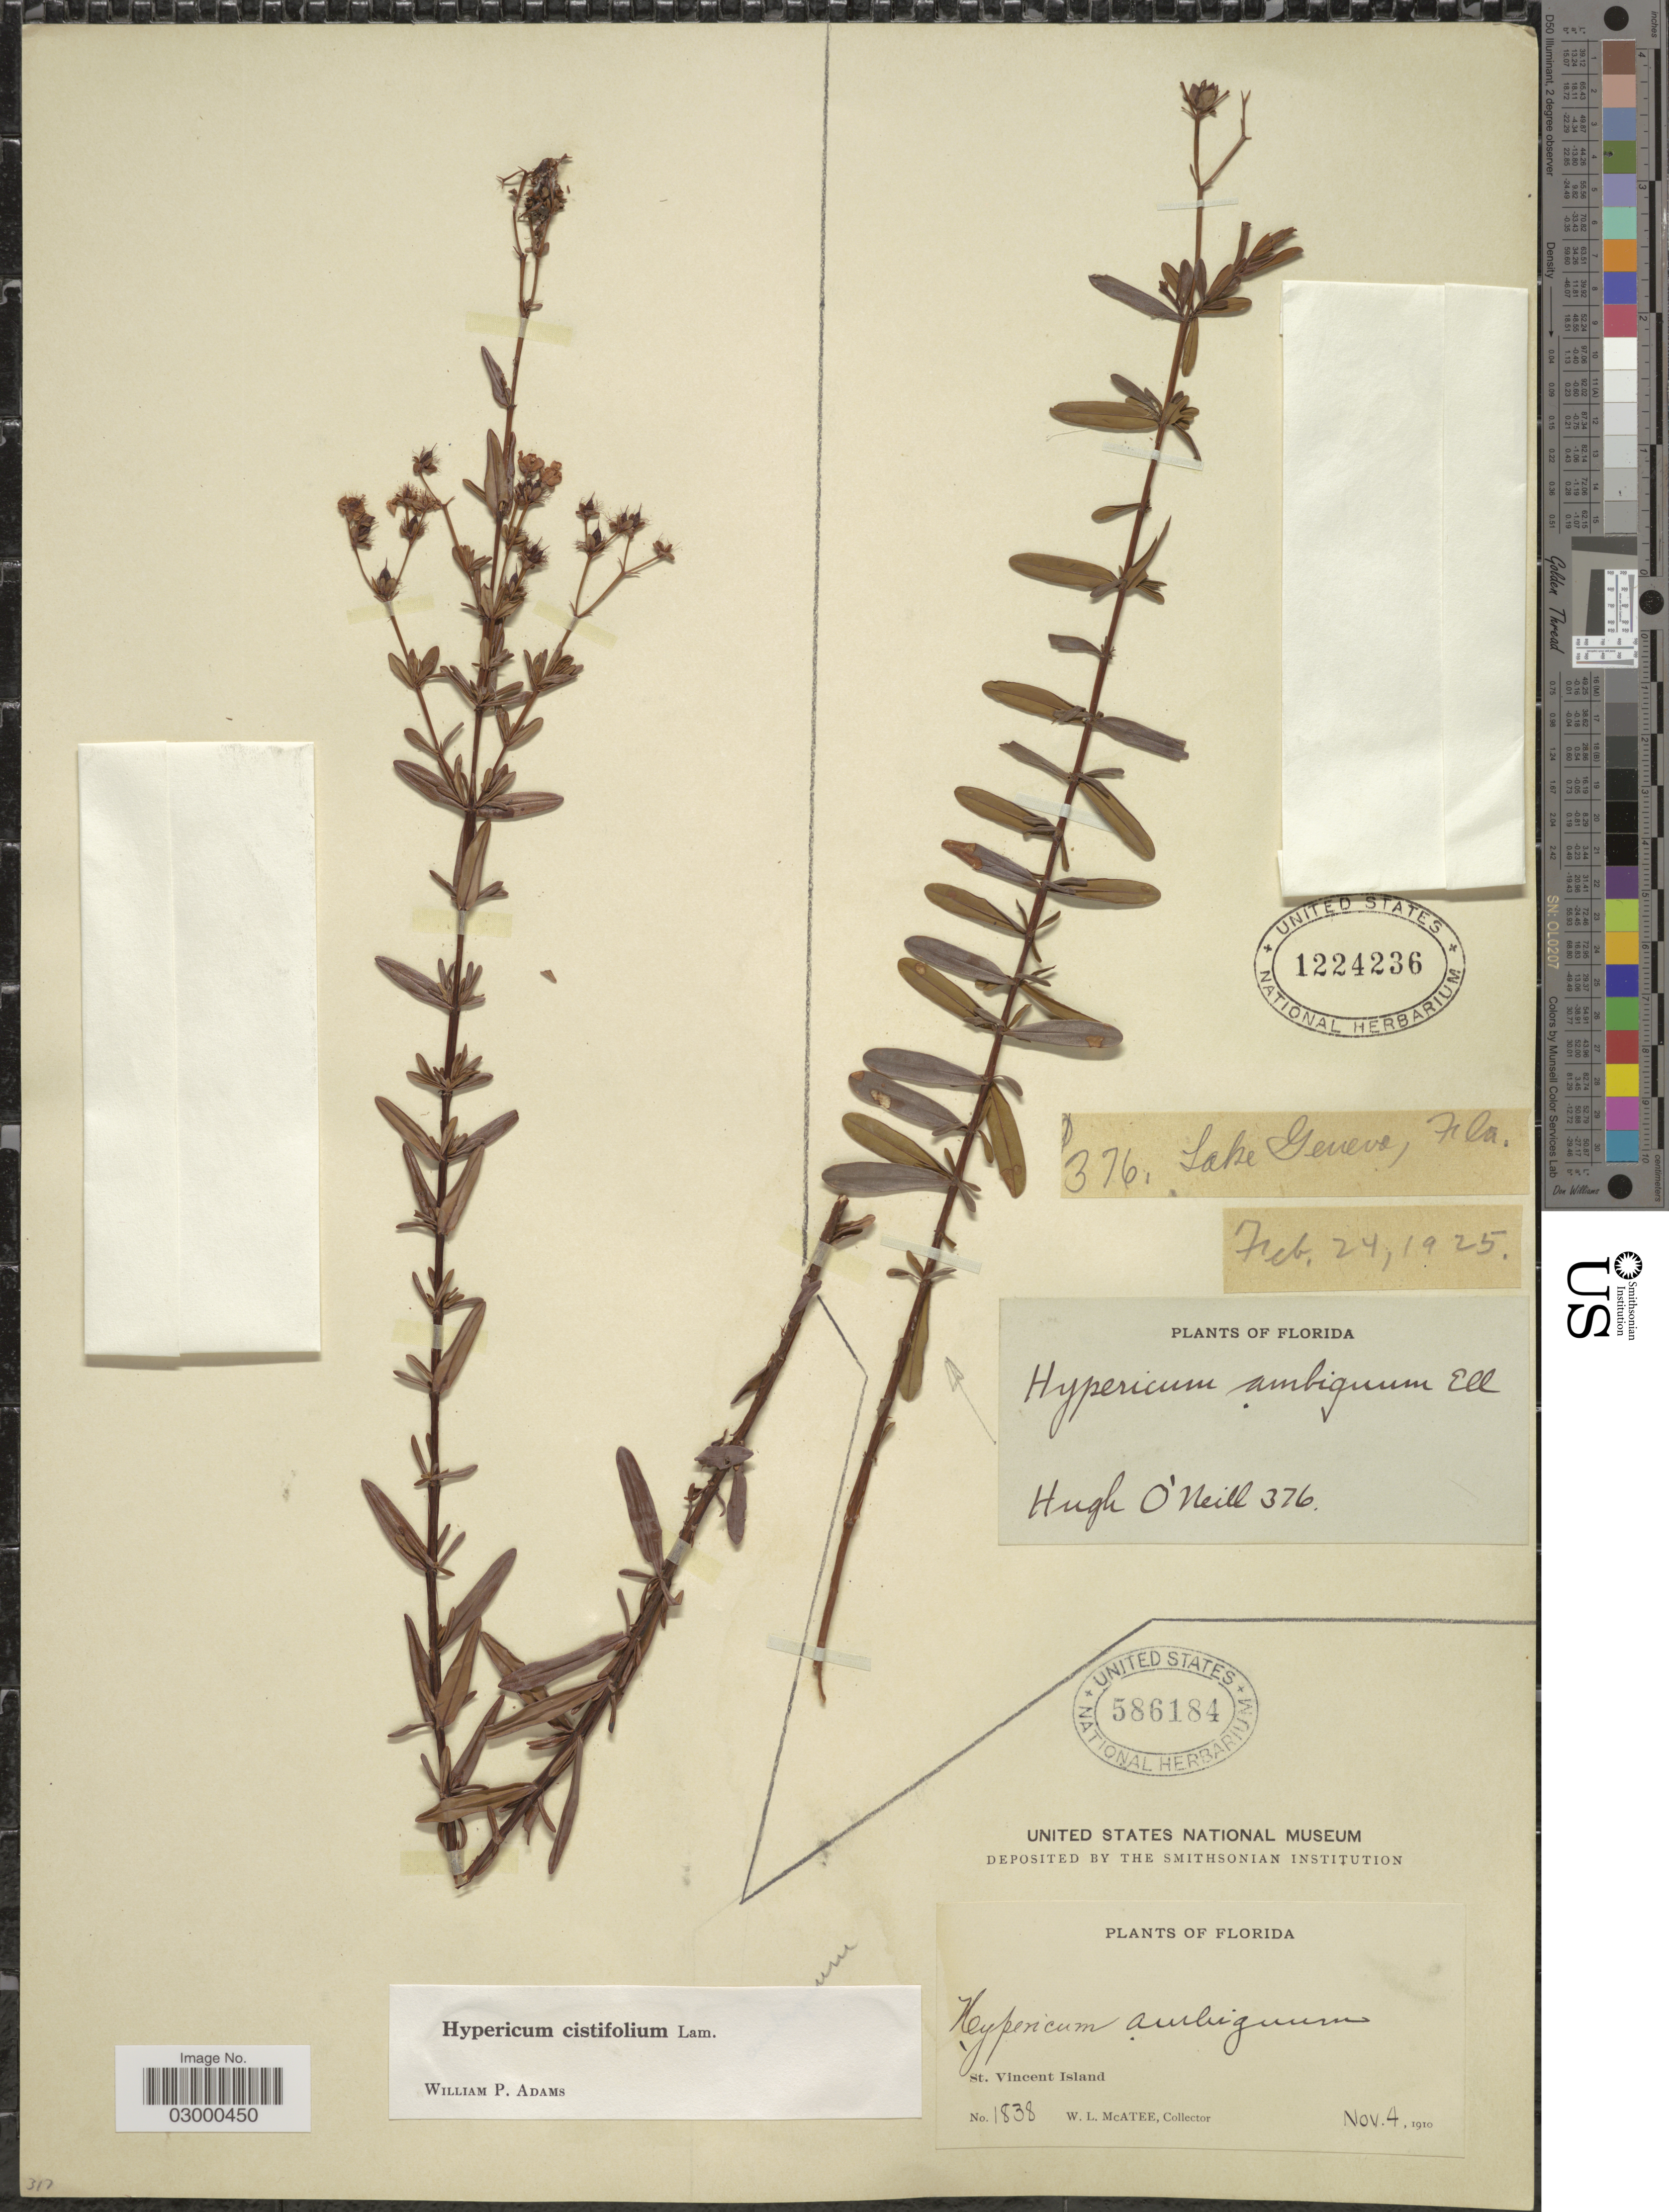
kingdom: Plantae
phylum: Tracheophyta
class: Magnoliopsida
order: Malpighiales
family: Hypericaceae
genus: Hypericum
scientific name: Hypericum cistifolium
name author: Lam.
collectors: H. O'Neill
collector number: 376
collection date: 1925-02-24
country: United States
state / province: Florida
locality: Lake Geneva.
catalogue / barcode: US 1224236-2